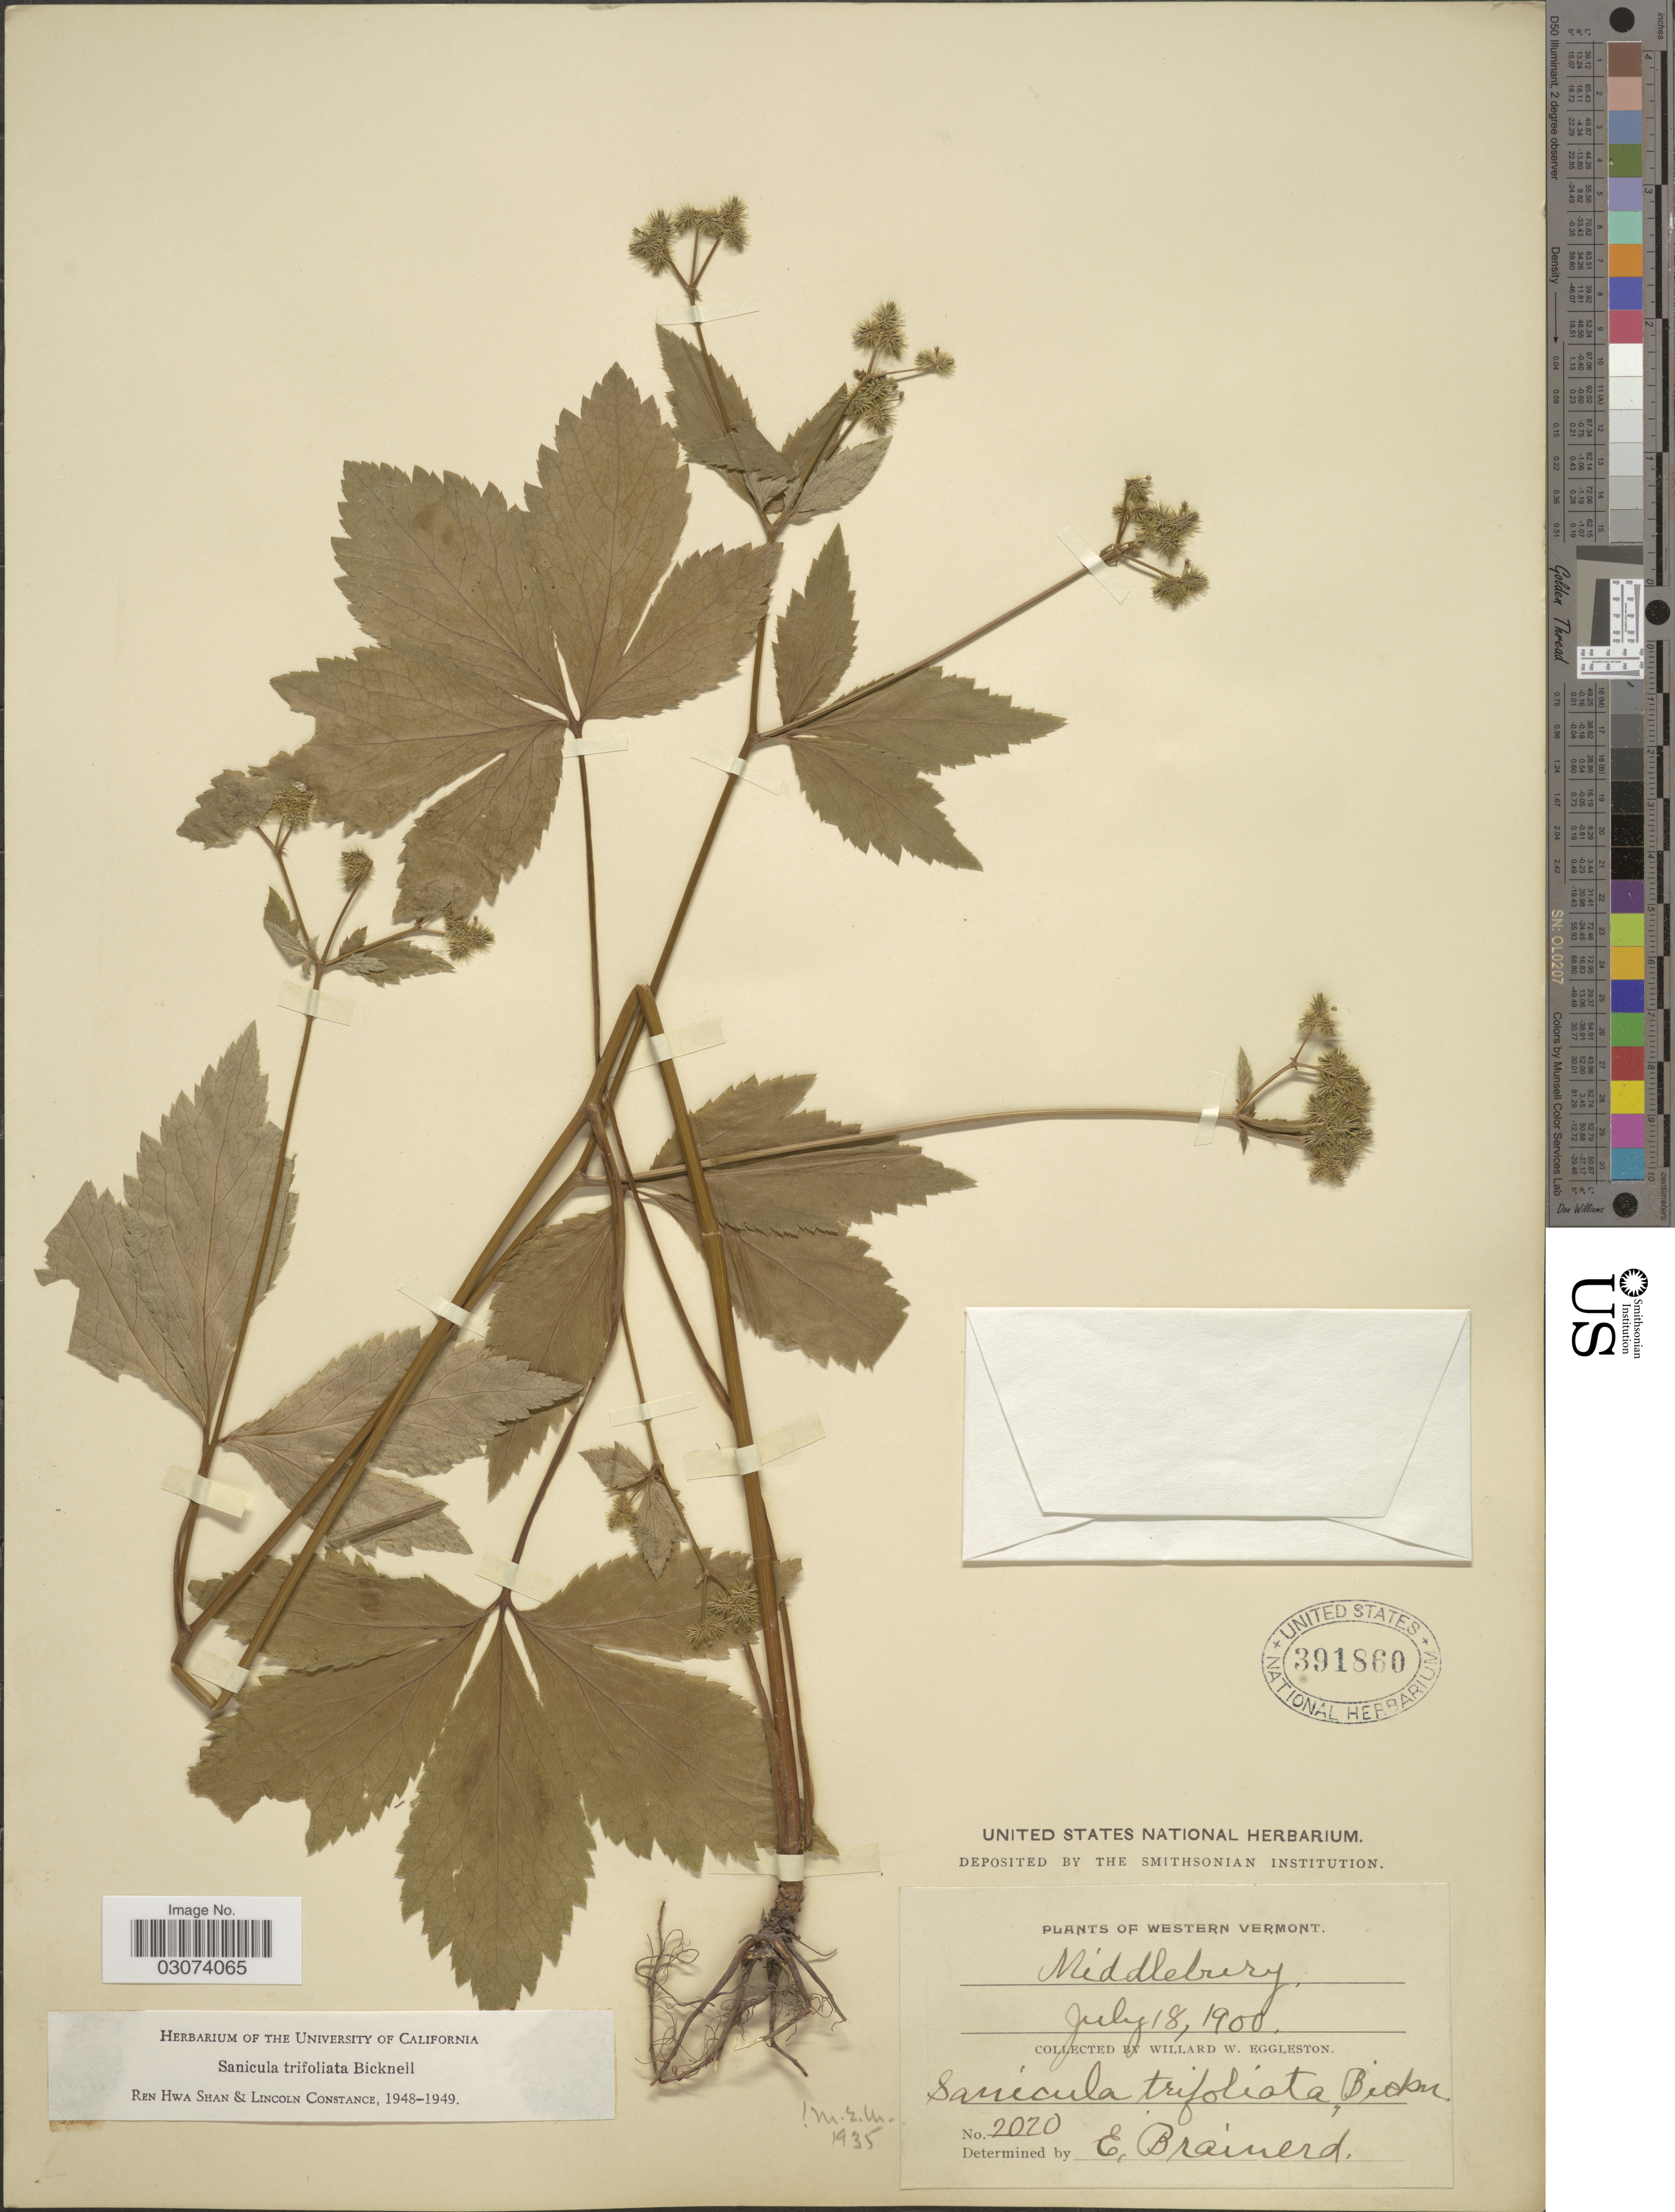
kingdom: Plantae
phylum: Tracheophyta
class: Magnoliopsida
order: Apiales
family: Apiaceae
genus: Sanicula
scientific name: Sanicula trifoliata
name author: E.P. Bicknell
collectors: W. W. Eggleston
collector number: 2020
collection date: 1900-07-18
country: United States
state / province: Vermont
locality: Western Vermont. Middlebury.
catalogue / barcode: US 391860